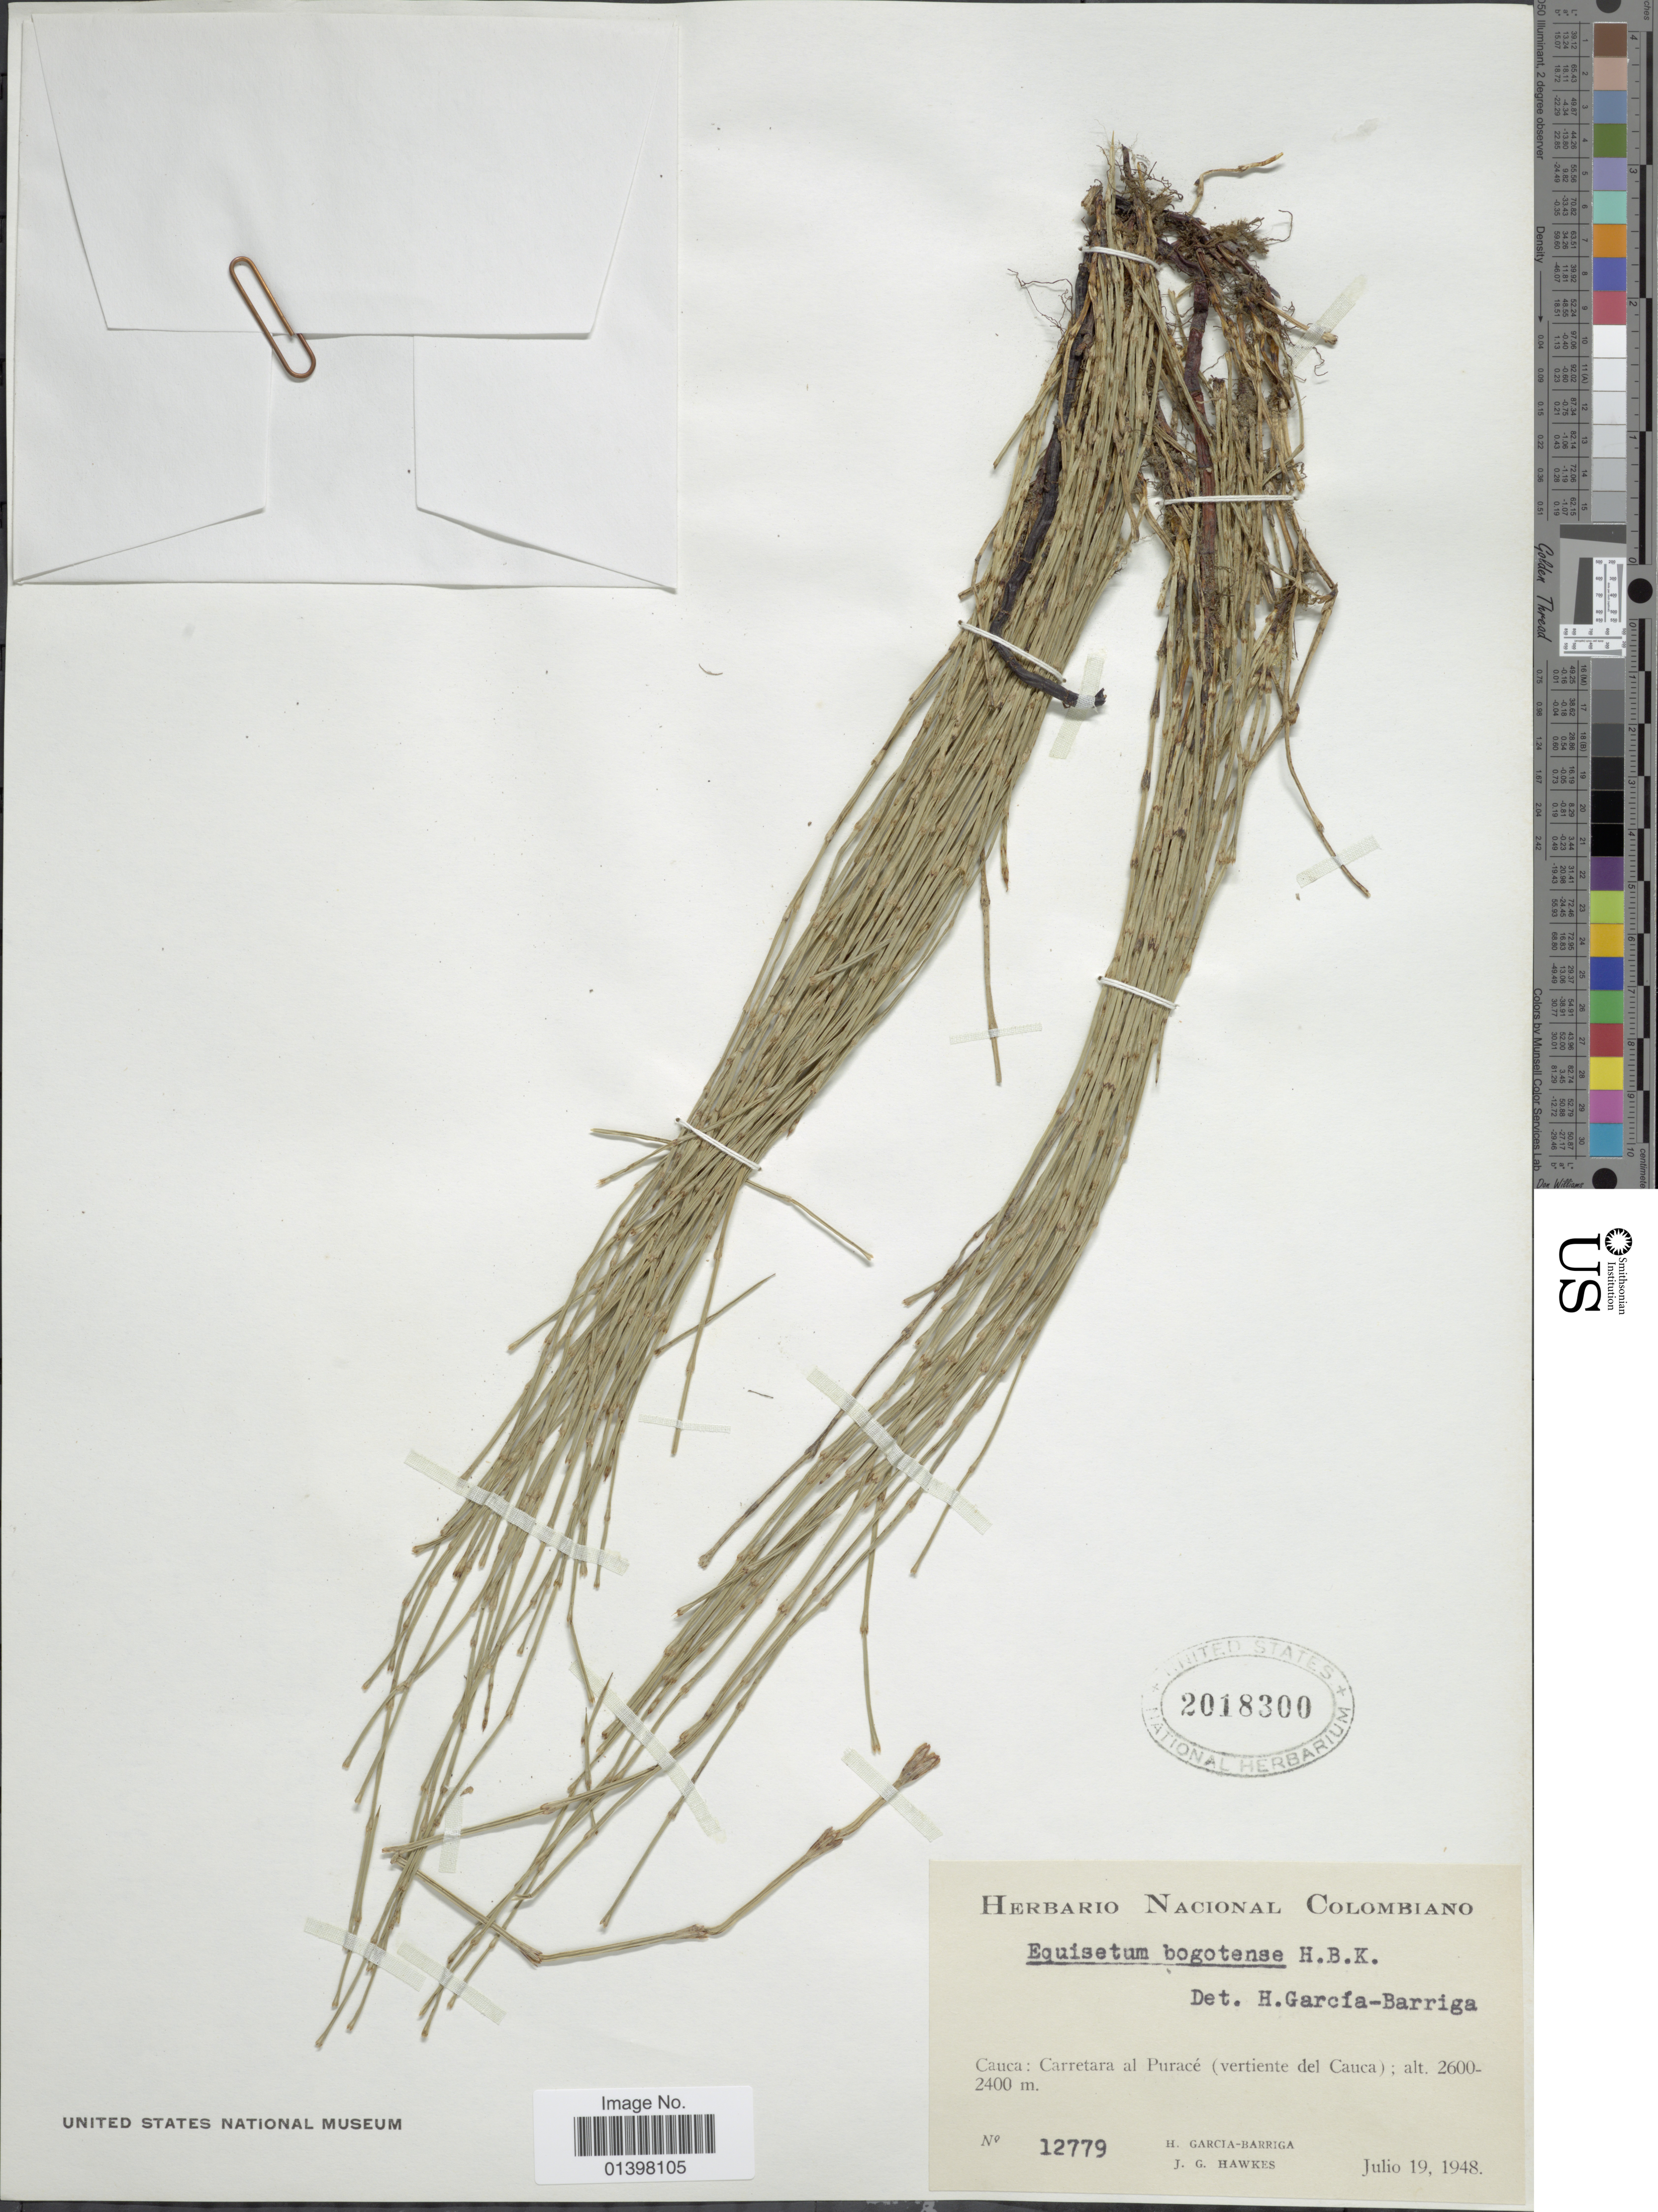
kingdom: Plantae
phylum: Tracheophyta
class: Polypodiopsida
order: Equisetales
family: Equisetaceae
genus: Equisetum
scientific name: Equisetum bogotense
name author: Kunth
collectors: H. García Barriga & J. Hawkes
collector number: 12779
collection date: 1948-07-19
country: Colombia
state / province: Cauca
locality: Carretara al Puracé (vertiente del Cauca)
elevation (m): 2400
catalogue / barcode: US 2018300